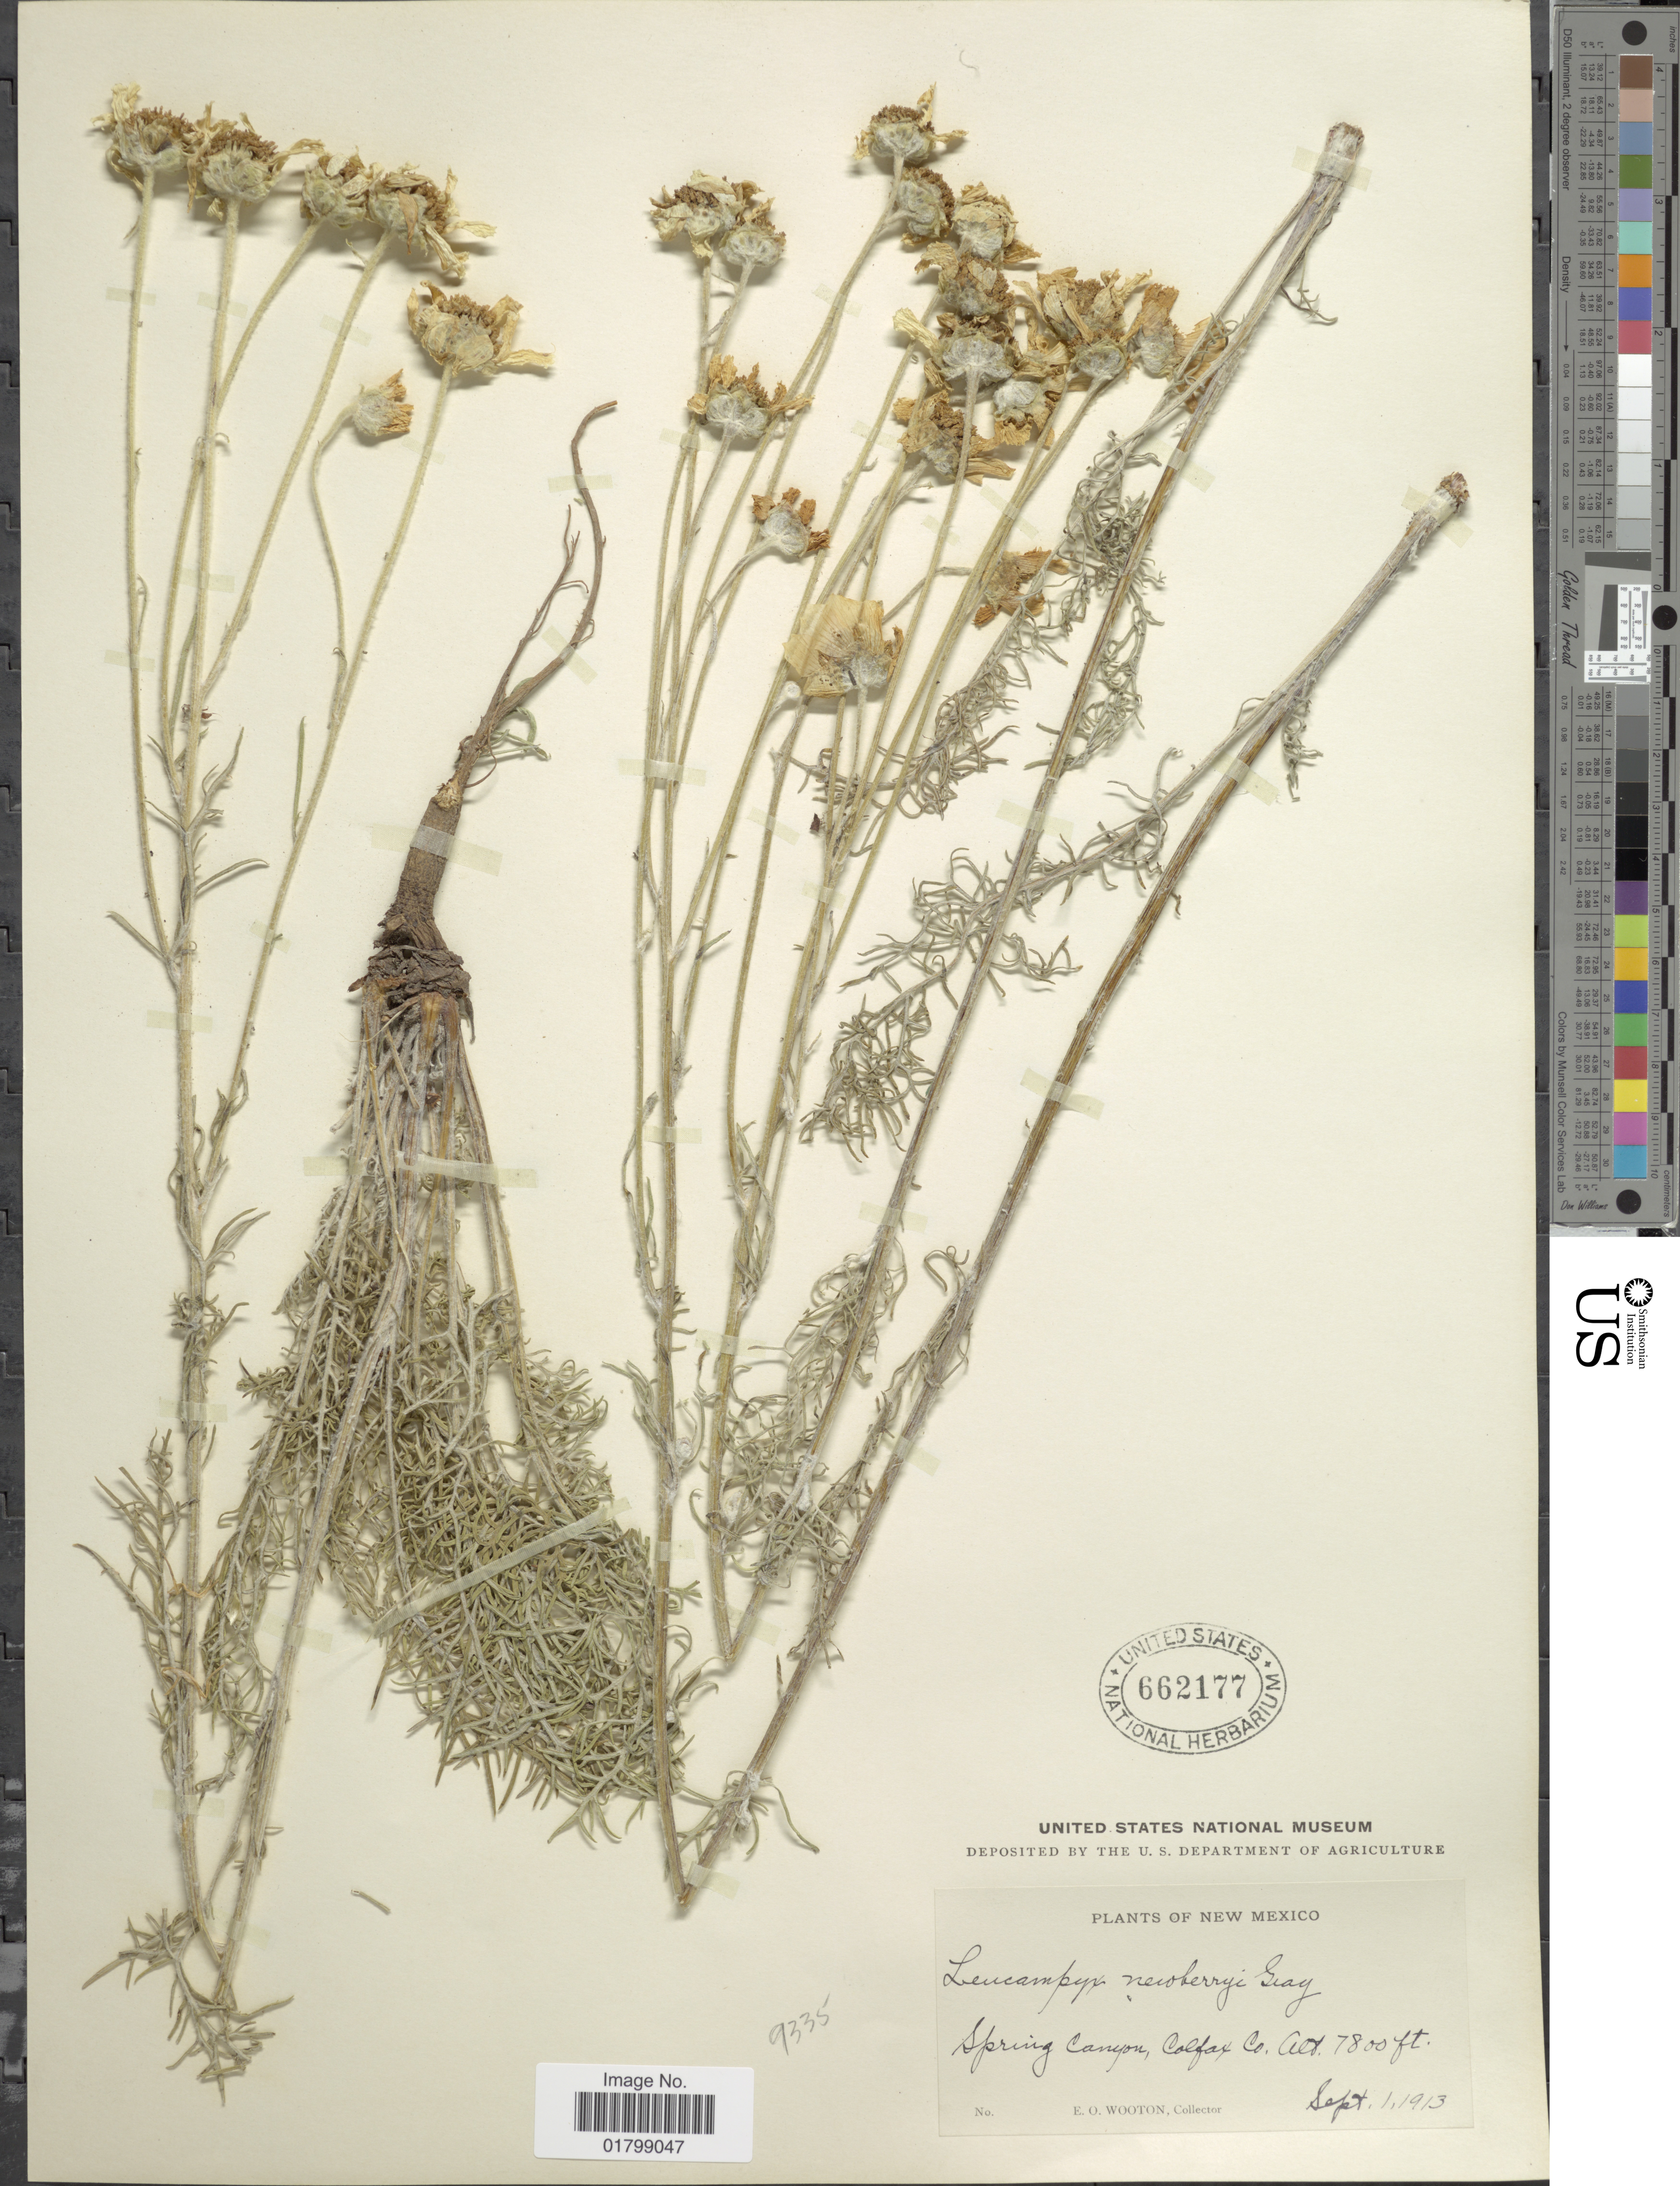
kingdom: Plantae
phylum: Tracheophyta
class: Magnoliopsida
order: Asterales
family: Asteraceae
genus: Hymenopappus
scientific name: Hymenopappus newberryi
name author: (D.D. Keck) B.L. Turner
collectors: E. O. Wooton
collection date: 1913-09-01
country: United States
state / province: New Mexico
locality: Spring Canyon, Colfax Co,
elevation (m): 2377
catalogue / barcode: US 662177